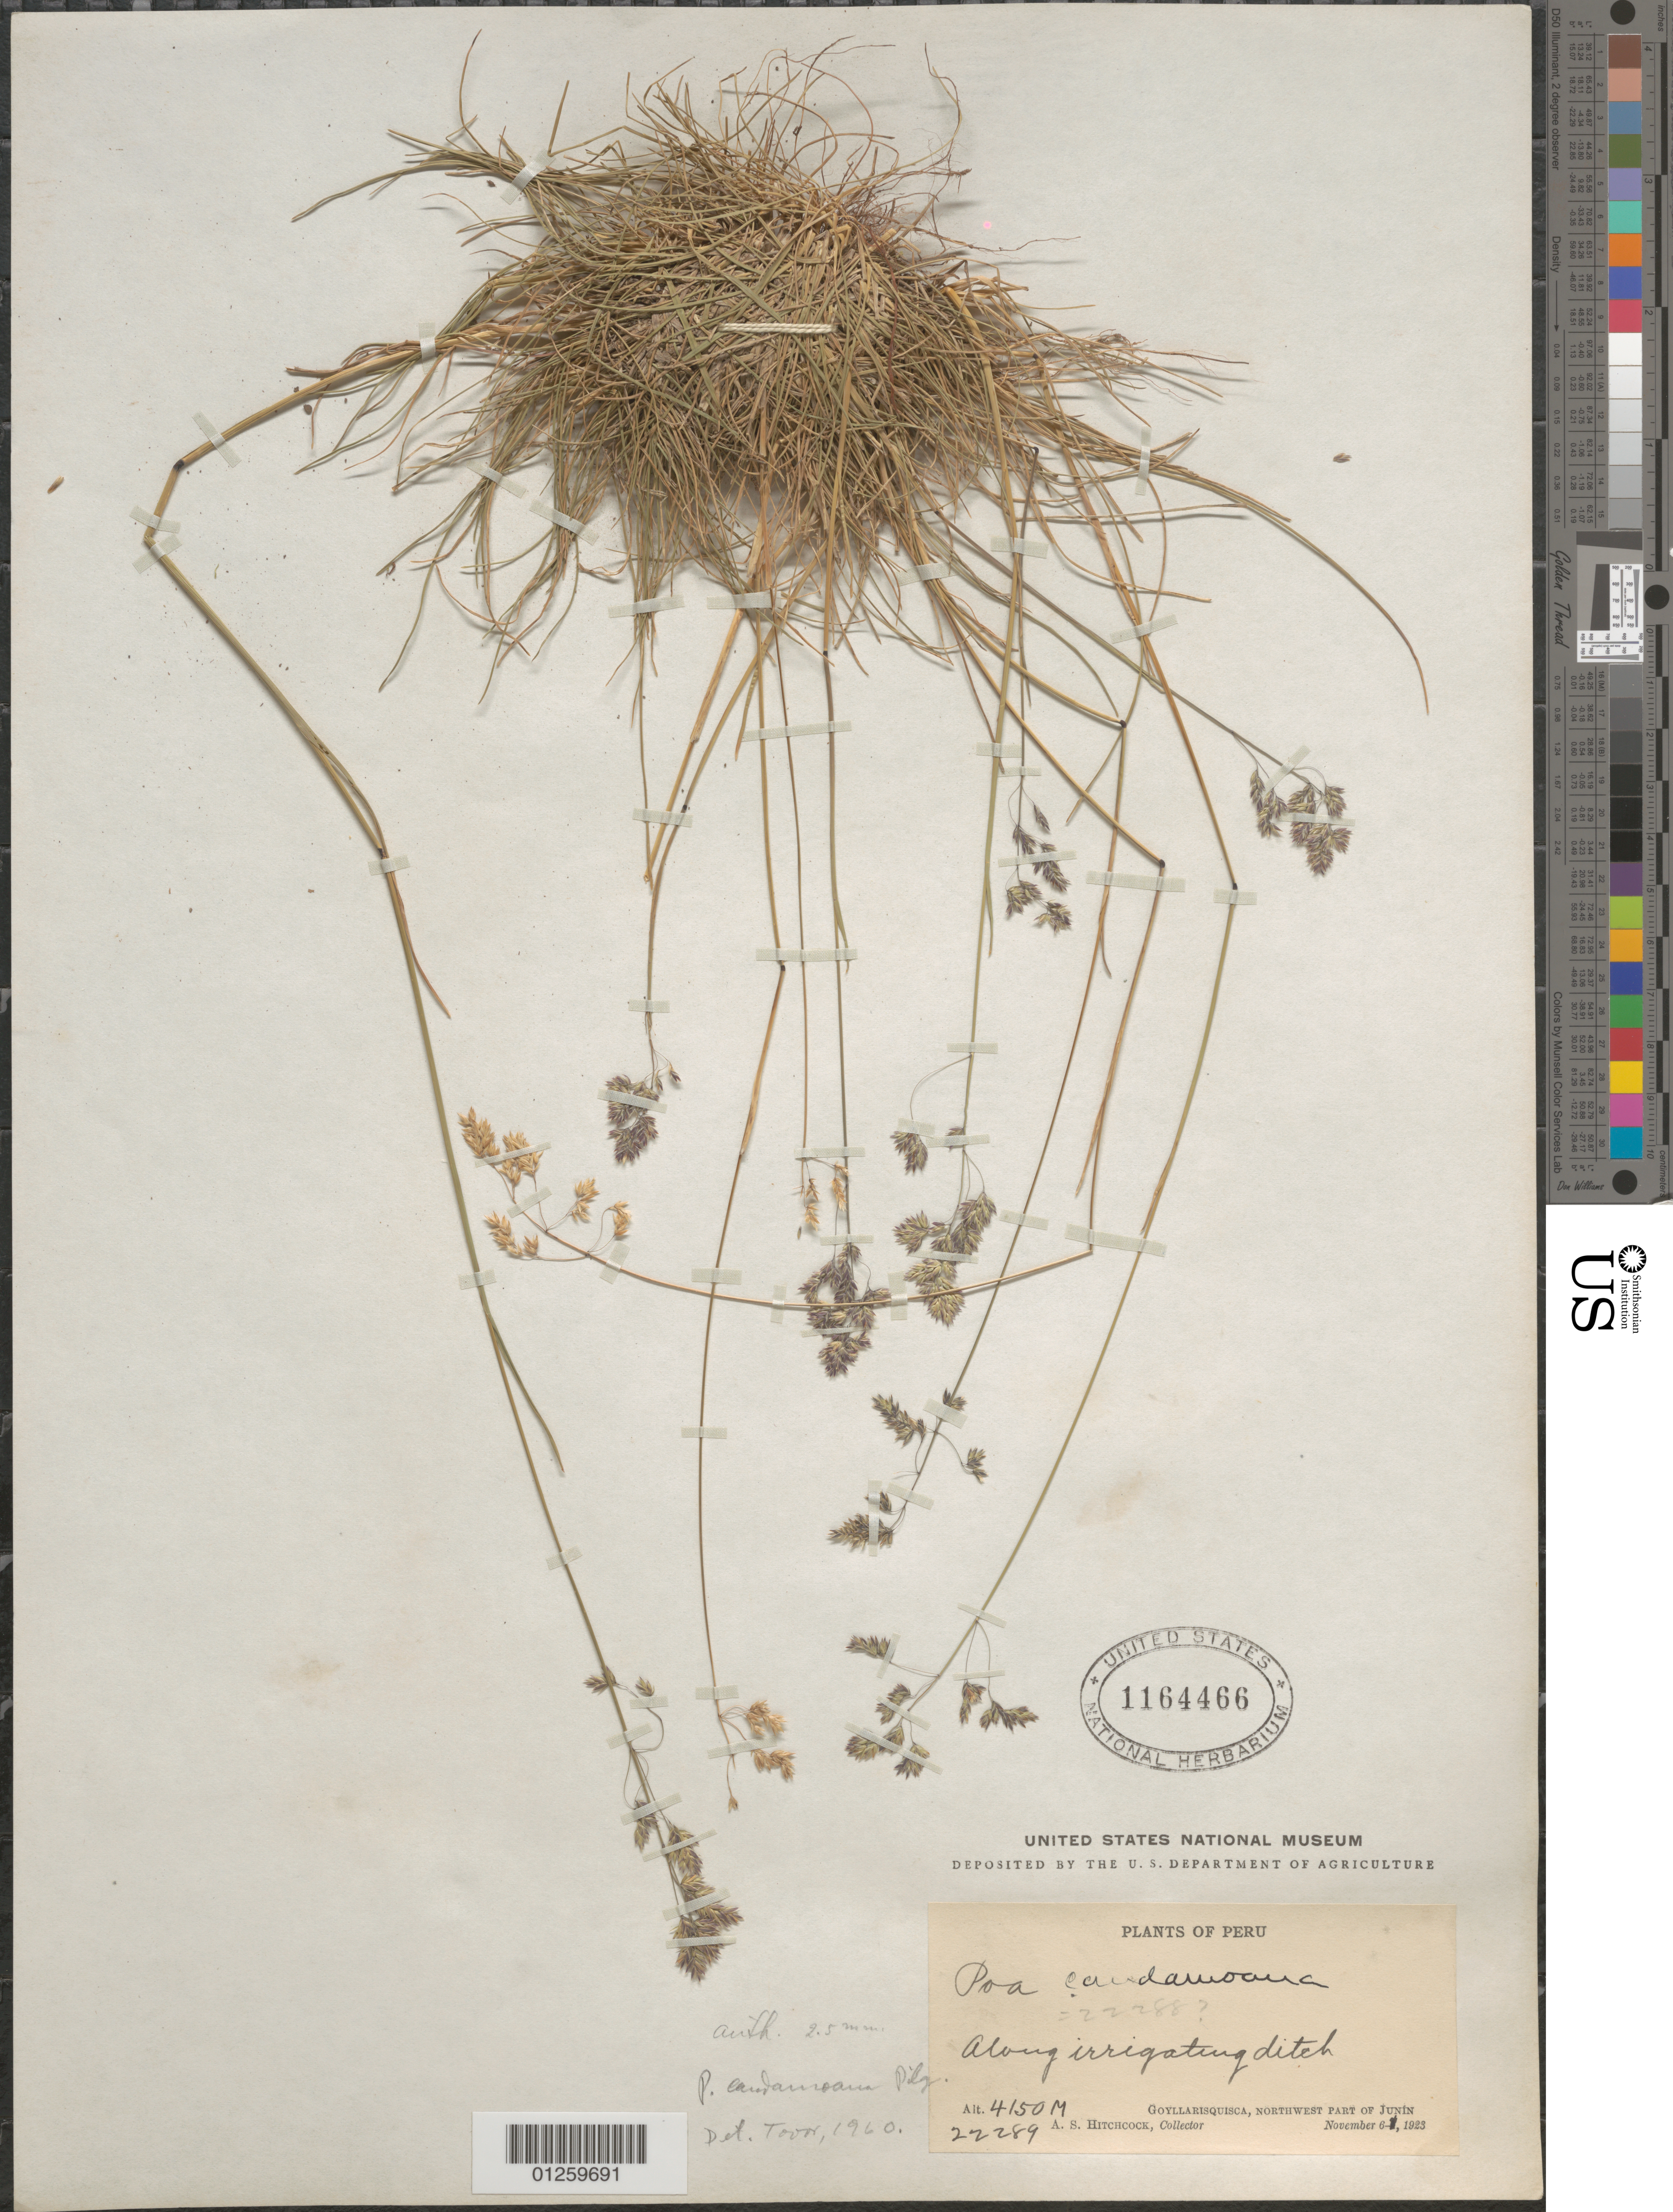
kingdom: Plantae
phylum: Tracheophyta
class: Liliopsida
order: Poales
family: Poaceae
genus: Poa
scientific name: Poa candamoana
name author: Pilg.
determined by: Soreng, Robert J., Research Associate (BOT), Smithsonian Institution - National Museum of Natural History (UNITED STATES)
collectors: A. S. Hitchcock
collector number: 22289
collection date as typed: November 6, 1923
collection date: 1923-11-06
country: Peru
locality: Goyllarisquisca, Northwest part of Junin.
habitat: along irrigation ditch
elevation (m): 4150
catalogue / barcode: US 1164466